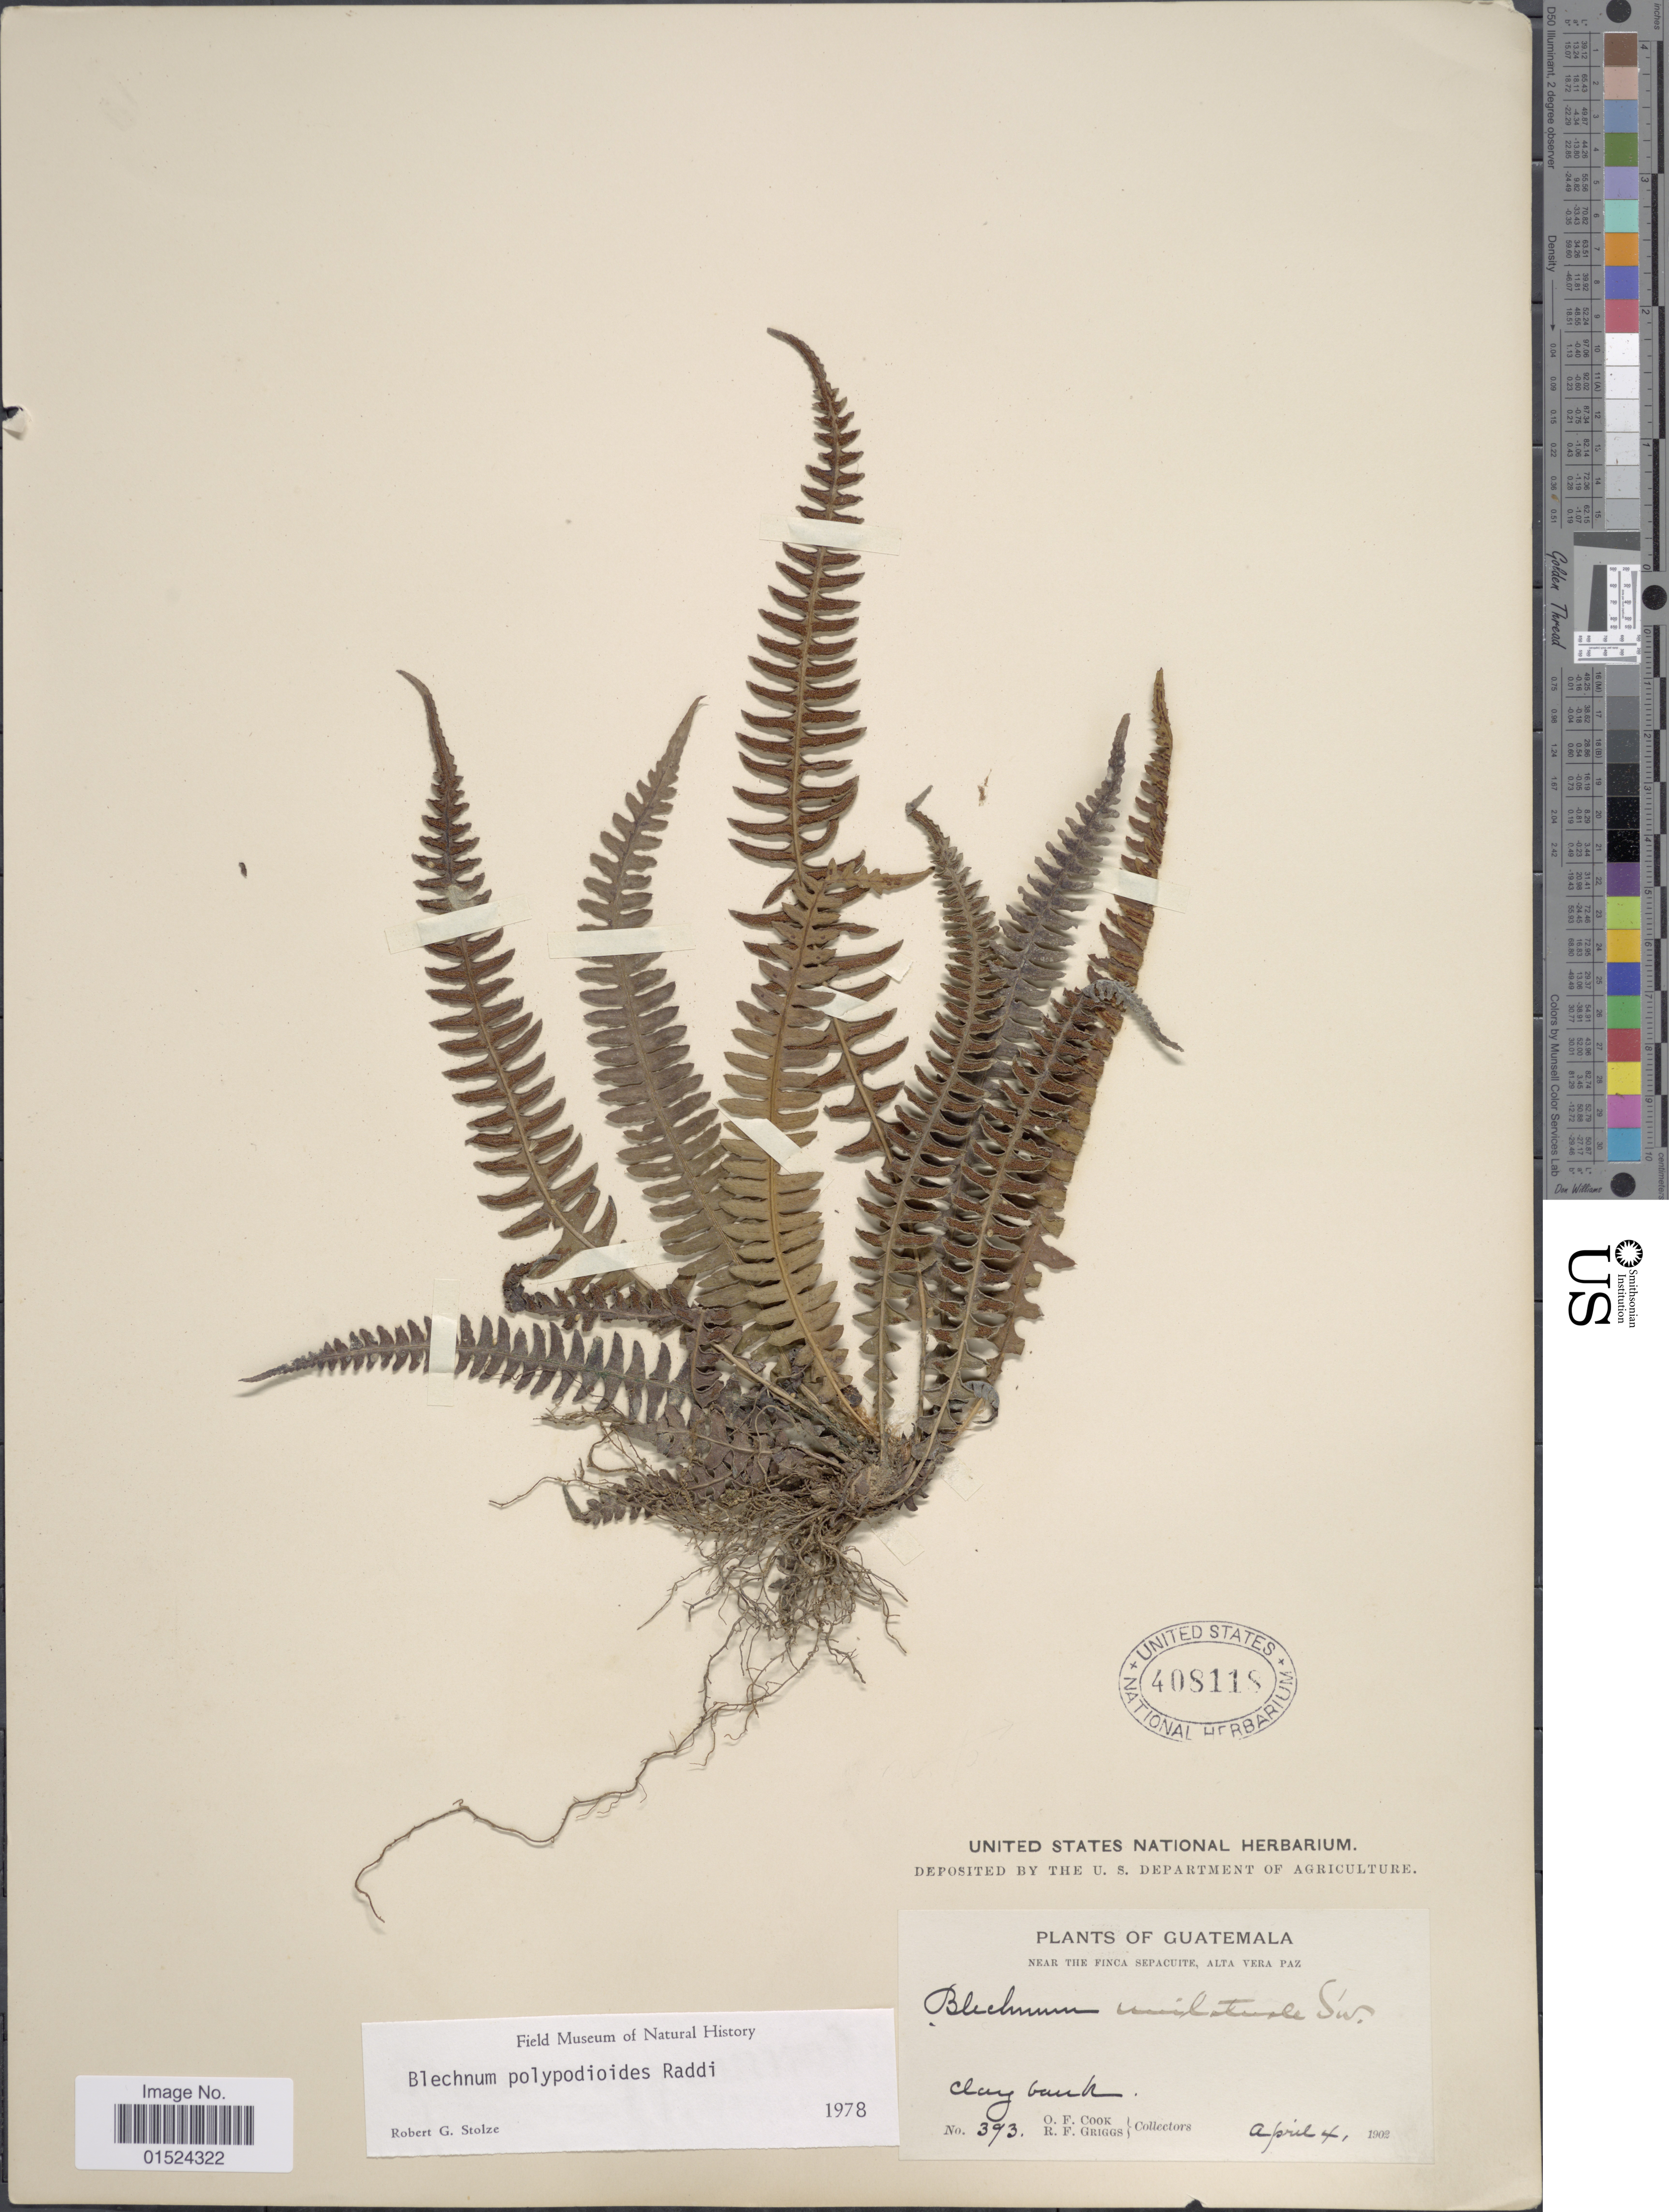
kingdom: Plantae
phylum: Tracheophyta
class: Polypodiopsida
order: Polypodiales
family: Blechnaceae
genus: Blechnum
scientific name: Blechnum polypodioides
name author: Raddi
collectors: O. F. Cook & R. F. Griggs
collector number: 393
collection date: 1902-04-04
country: Guatemala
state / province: Alta Verapaz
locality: Near the Finca Sepacuite, clay bank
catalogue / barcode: US 408118